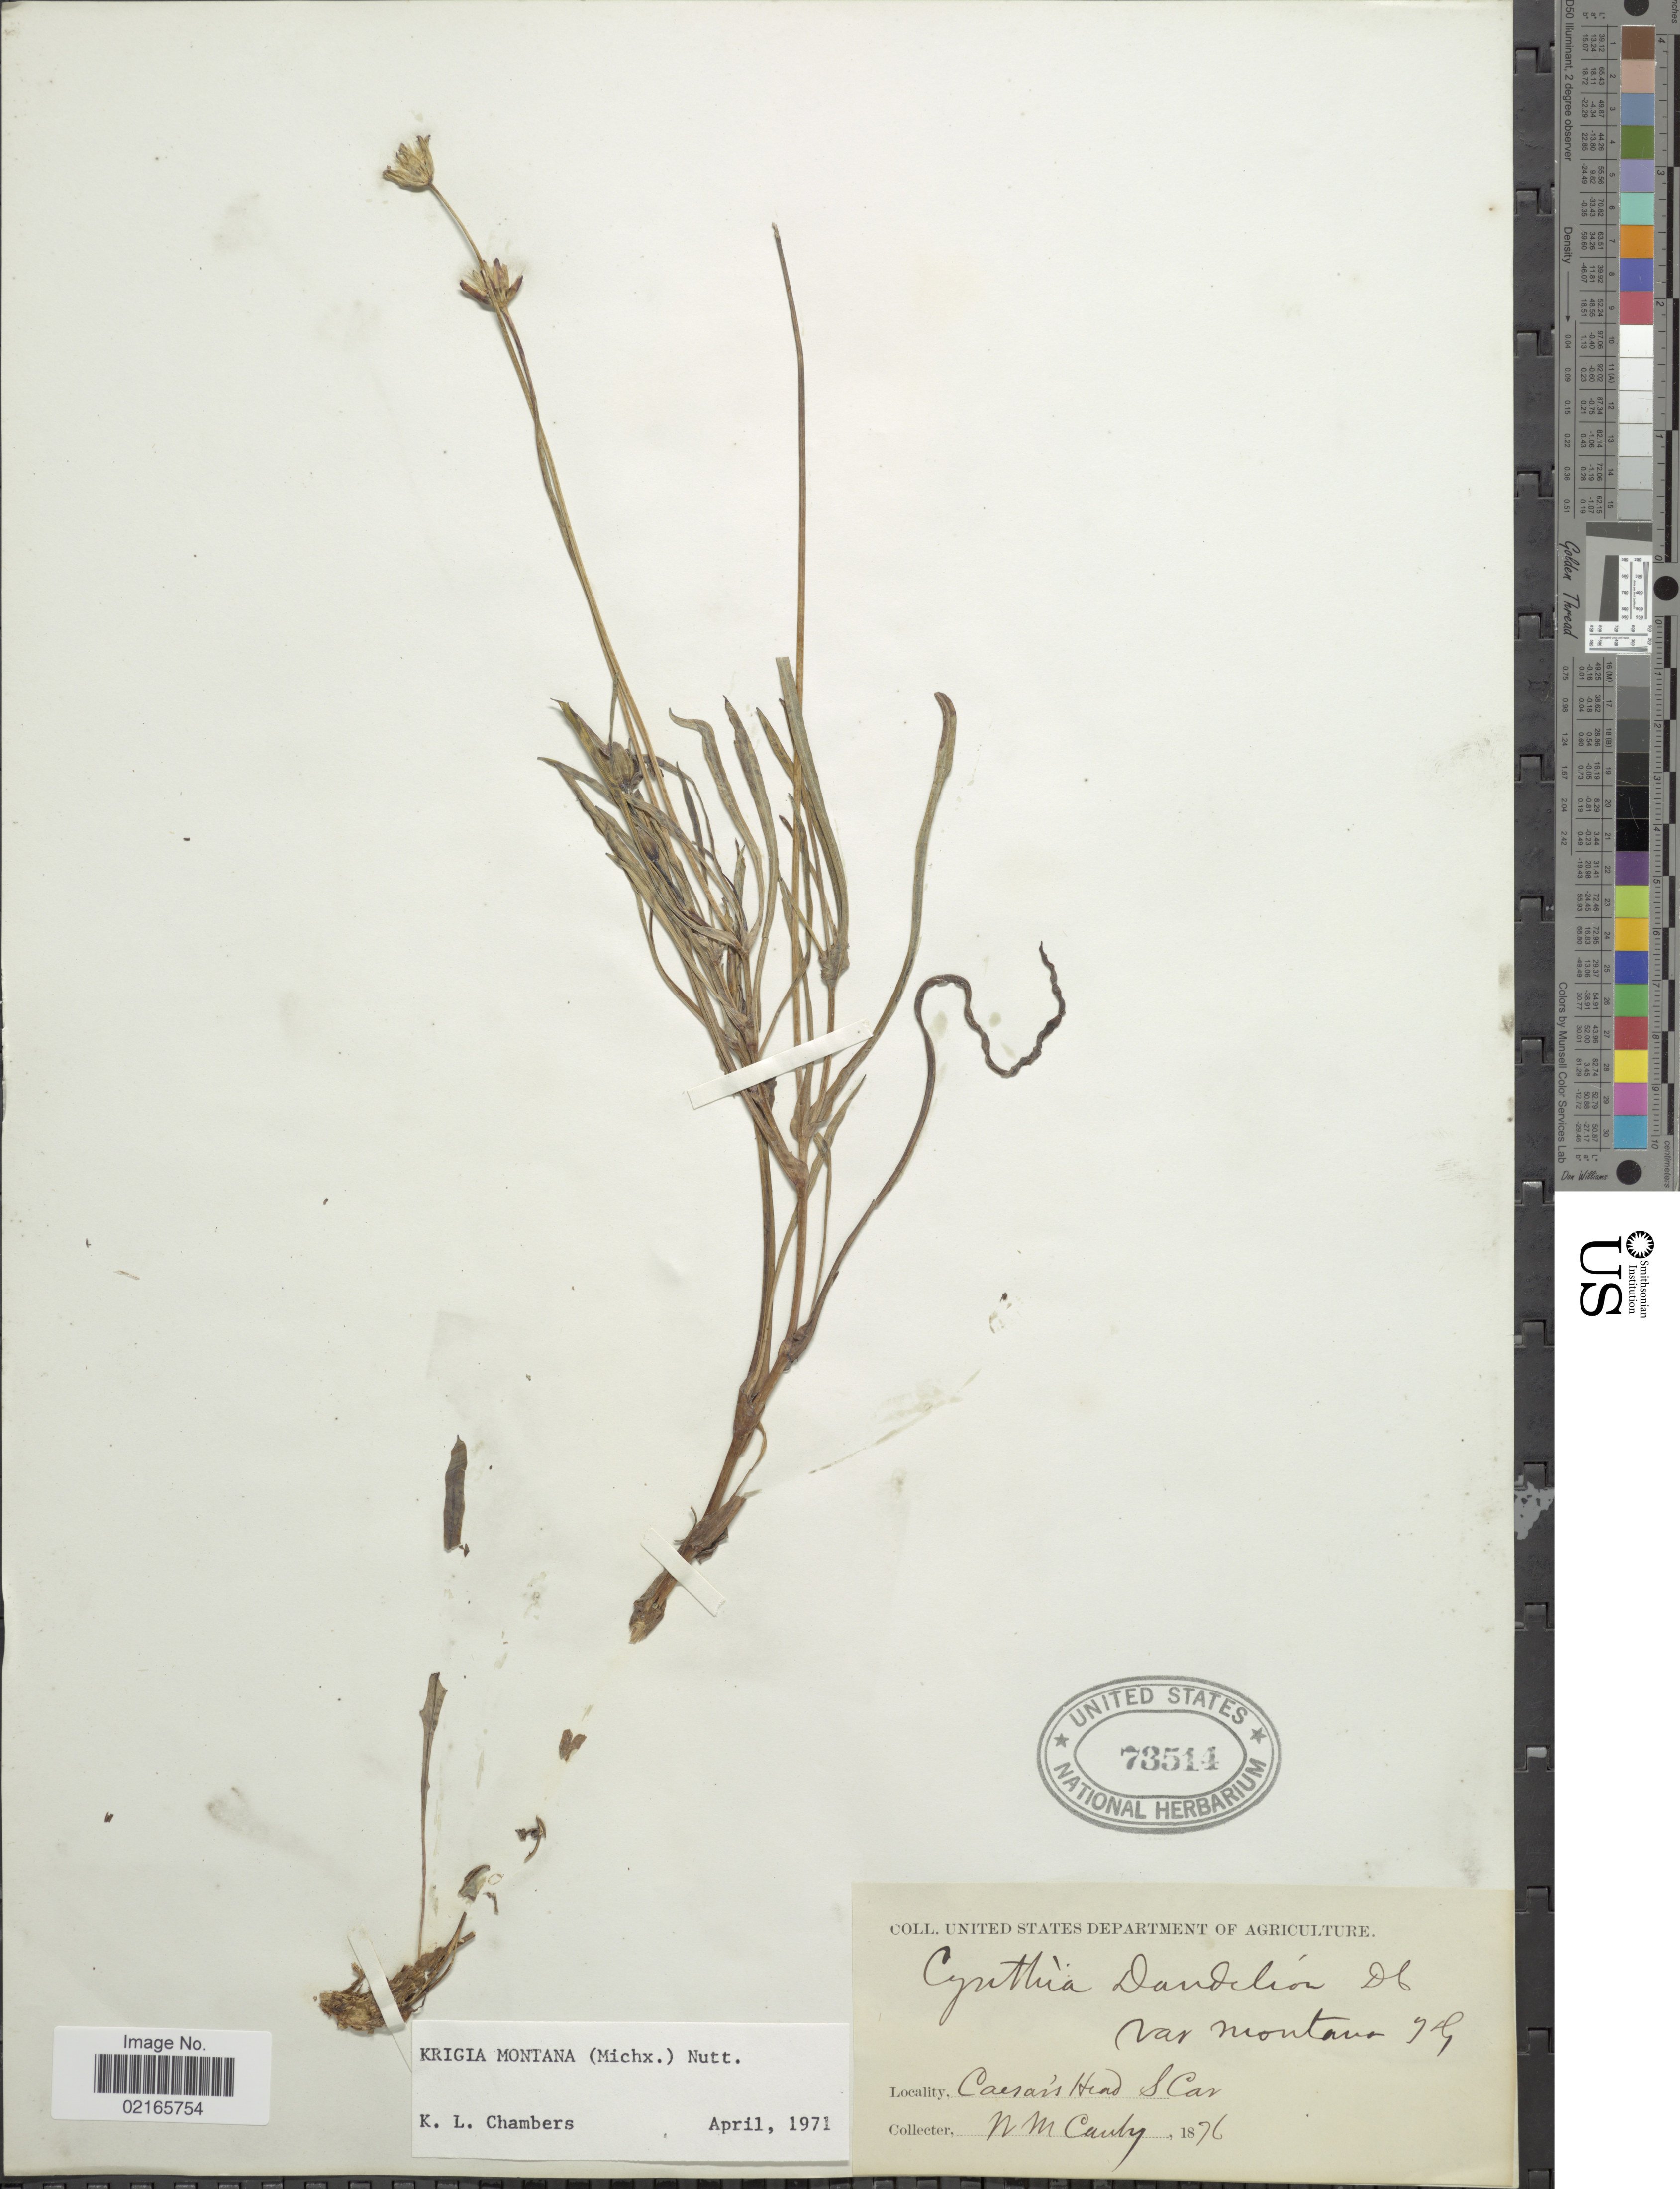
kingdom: Plantae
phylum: Tracheophyta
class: Magnoliopsida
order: Asterales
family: Asteraceae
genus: Krigia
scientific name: Krigia montana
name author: Nutt.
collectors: W. M. Canby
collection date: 1876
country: United States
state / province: South Carolina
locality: Caersar's Head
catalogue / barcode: US 73514